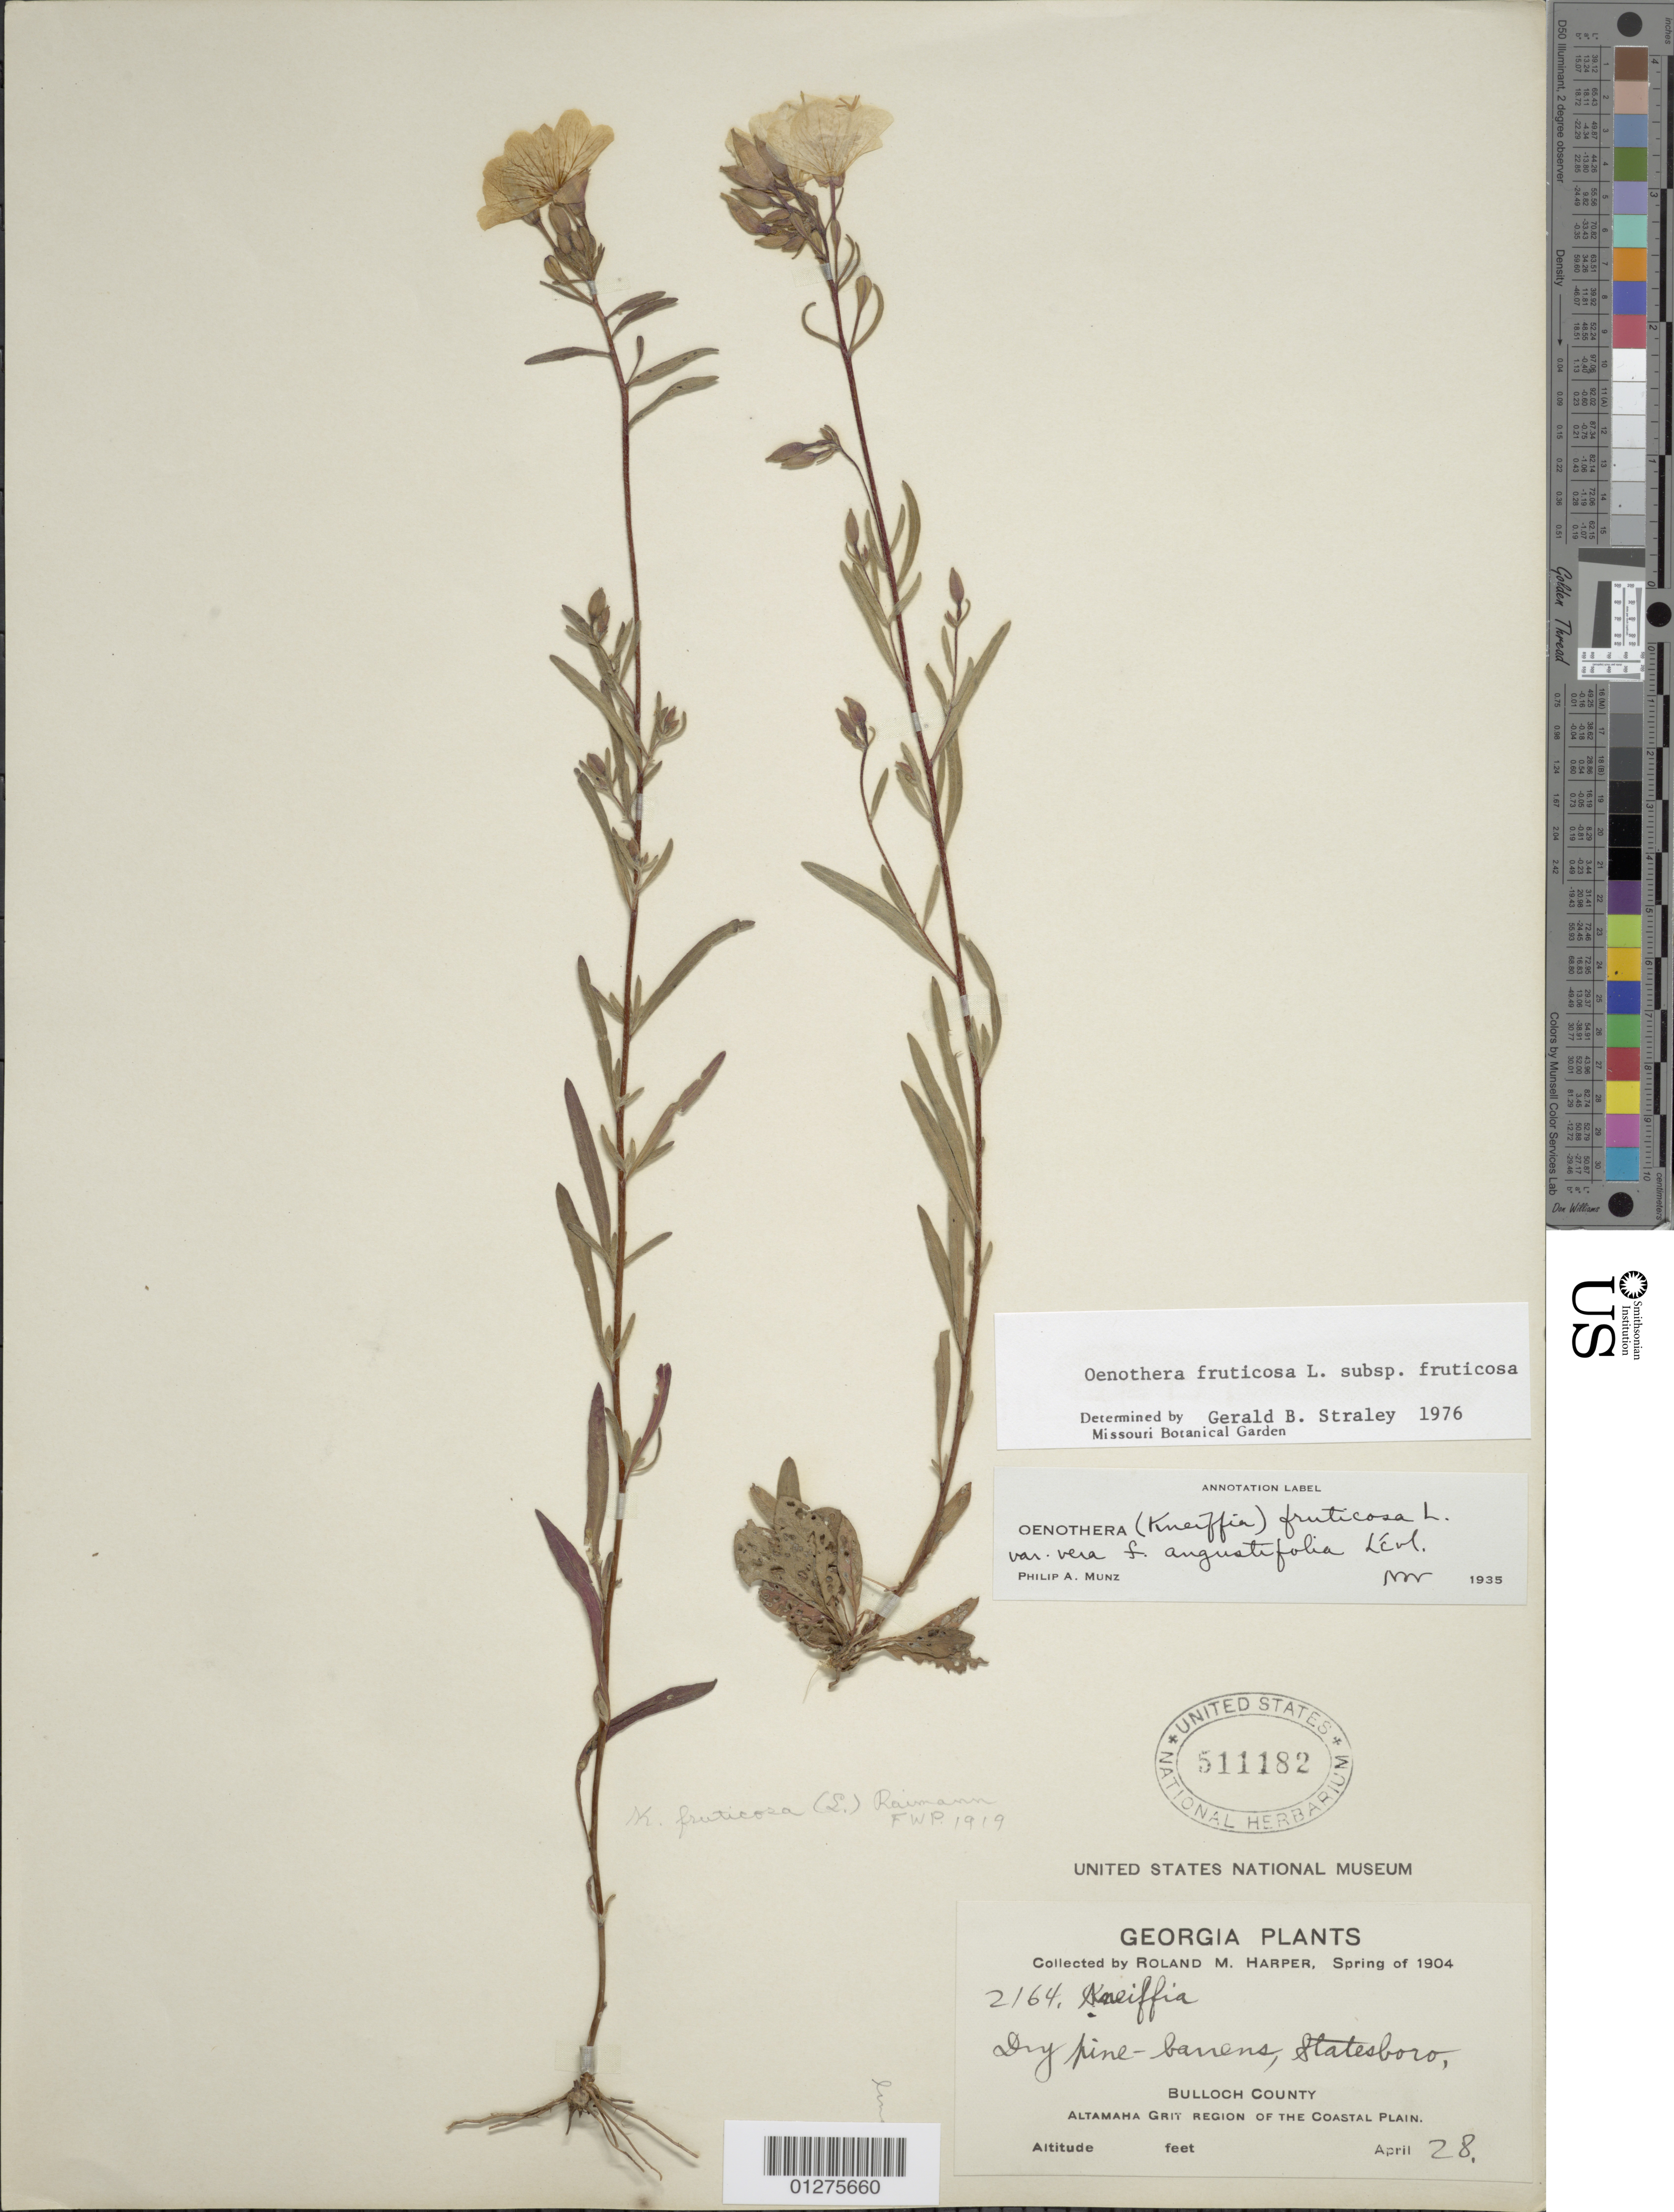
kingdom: Plantae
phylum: Tracheophyta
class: Magnoliopsida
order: Myrtales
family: Onagraceae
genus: Oenothera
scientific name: Oenothera fruticosa subsp. fruticosa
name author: L.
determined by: Straley, G. B.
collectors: R. M. Harper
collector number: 2164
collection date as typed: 28 Apr 1904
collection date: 1904-04-28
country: United States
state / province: Georgia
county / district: Bulloch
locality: Altamaha Grit Region of the coastal plain.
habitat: Dry pine barrens.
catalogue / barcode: US 511182